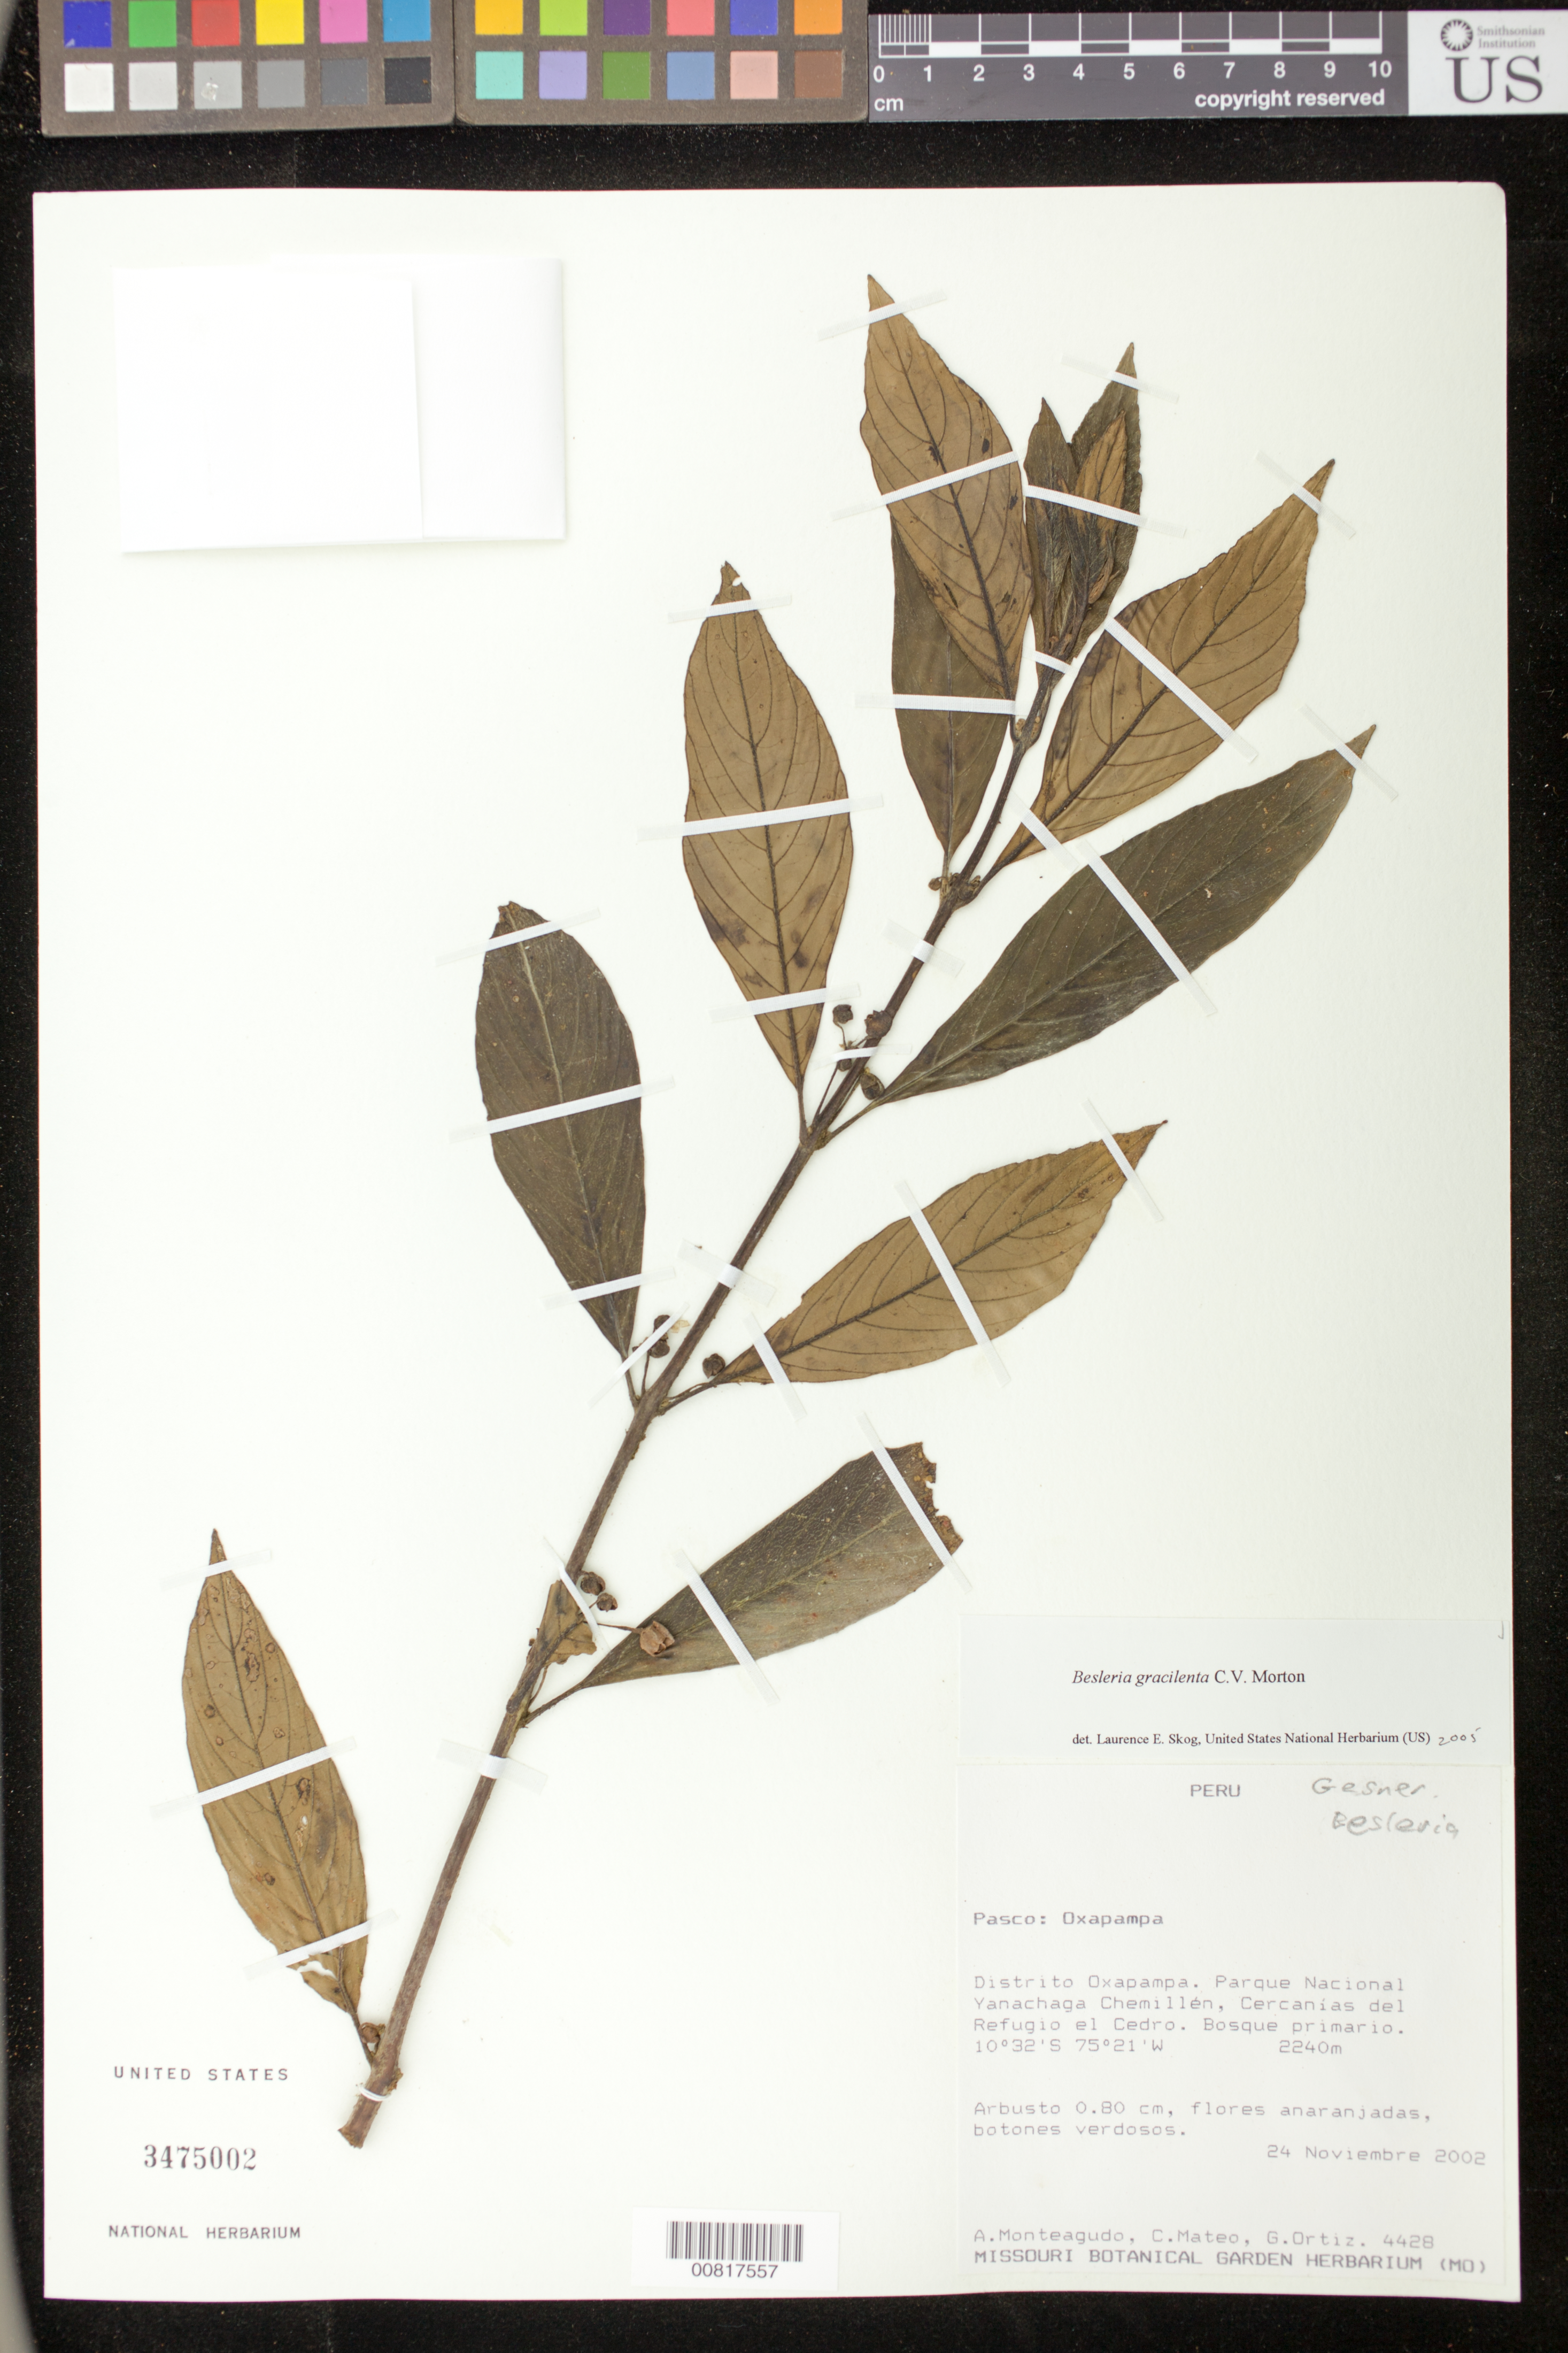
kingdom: Plantae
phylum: Tracheophyta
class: Magnoliopsida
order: Lamiales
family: Gesneriaceae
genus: Besleria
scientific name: Besleria gracilenta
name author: C.V. Morton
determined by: Skog, Laurence E.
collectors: A. Monteagudo, C. Mateo & G. Ortiz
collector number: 4428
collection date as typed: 24 Nov 2002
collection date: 2002-11-24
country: Peru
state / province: Pasco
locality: Pasco: Oxapampa. Parque Nacional Yanachaga Chemillén, Cercanías del Refugio el Cedro.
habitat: Bosque primario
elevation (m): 2240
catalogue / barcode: US 3475002